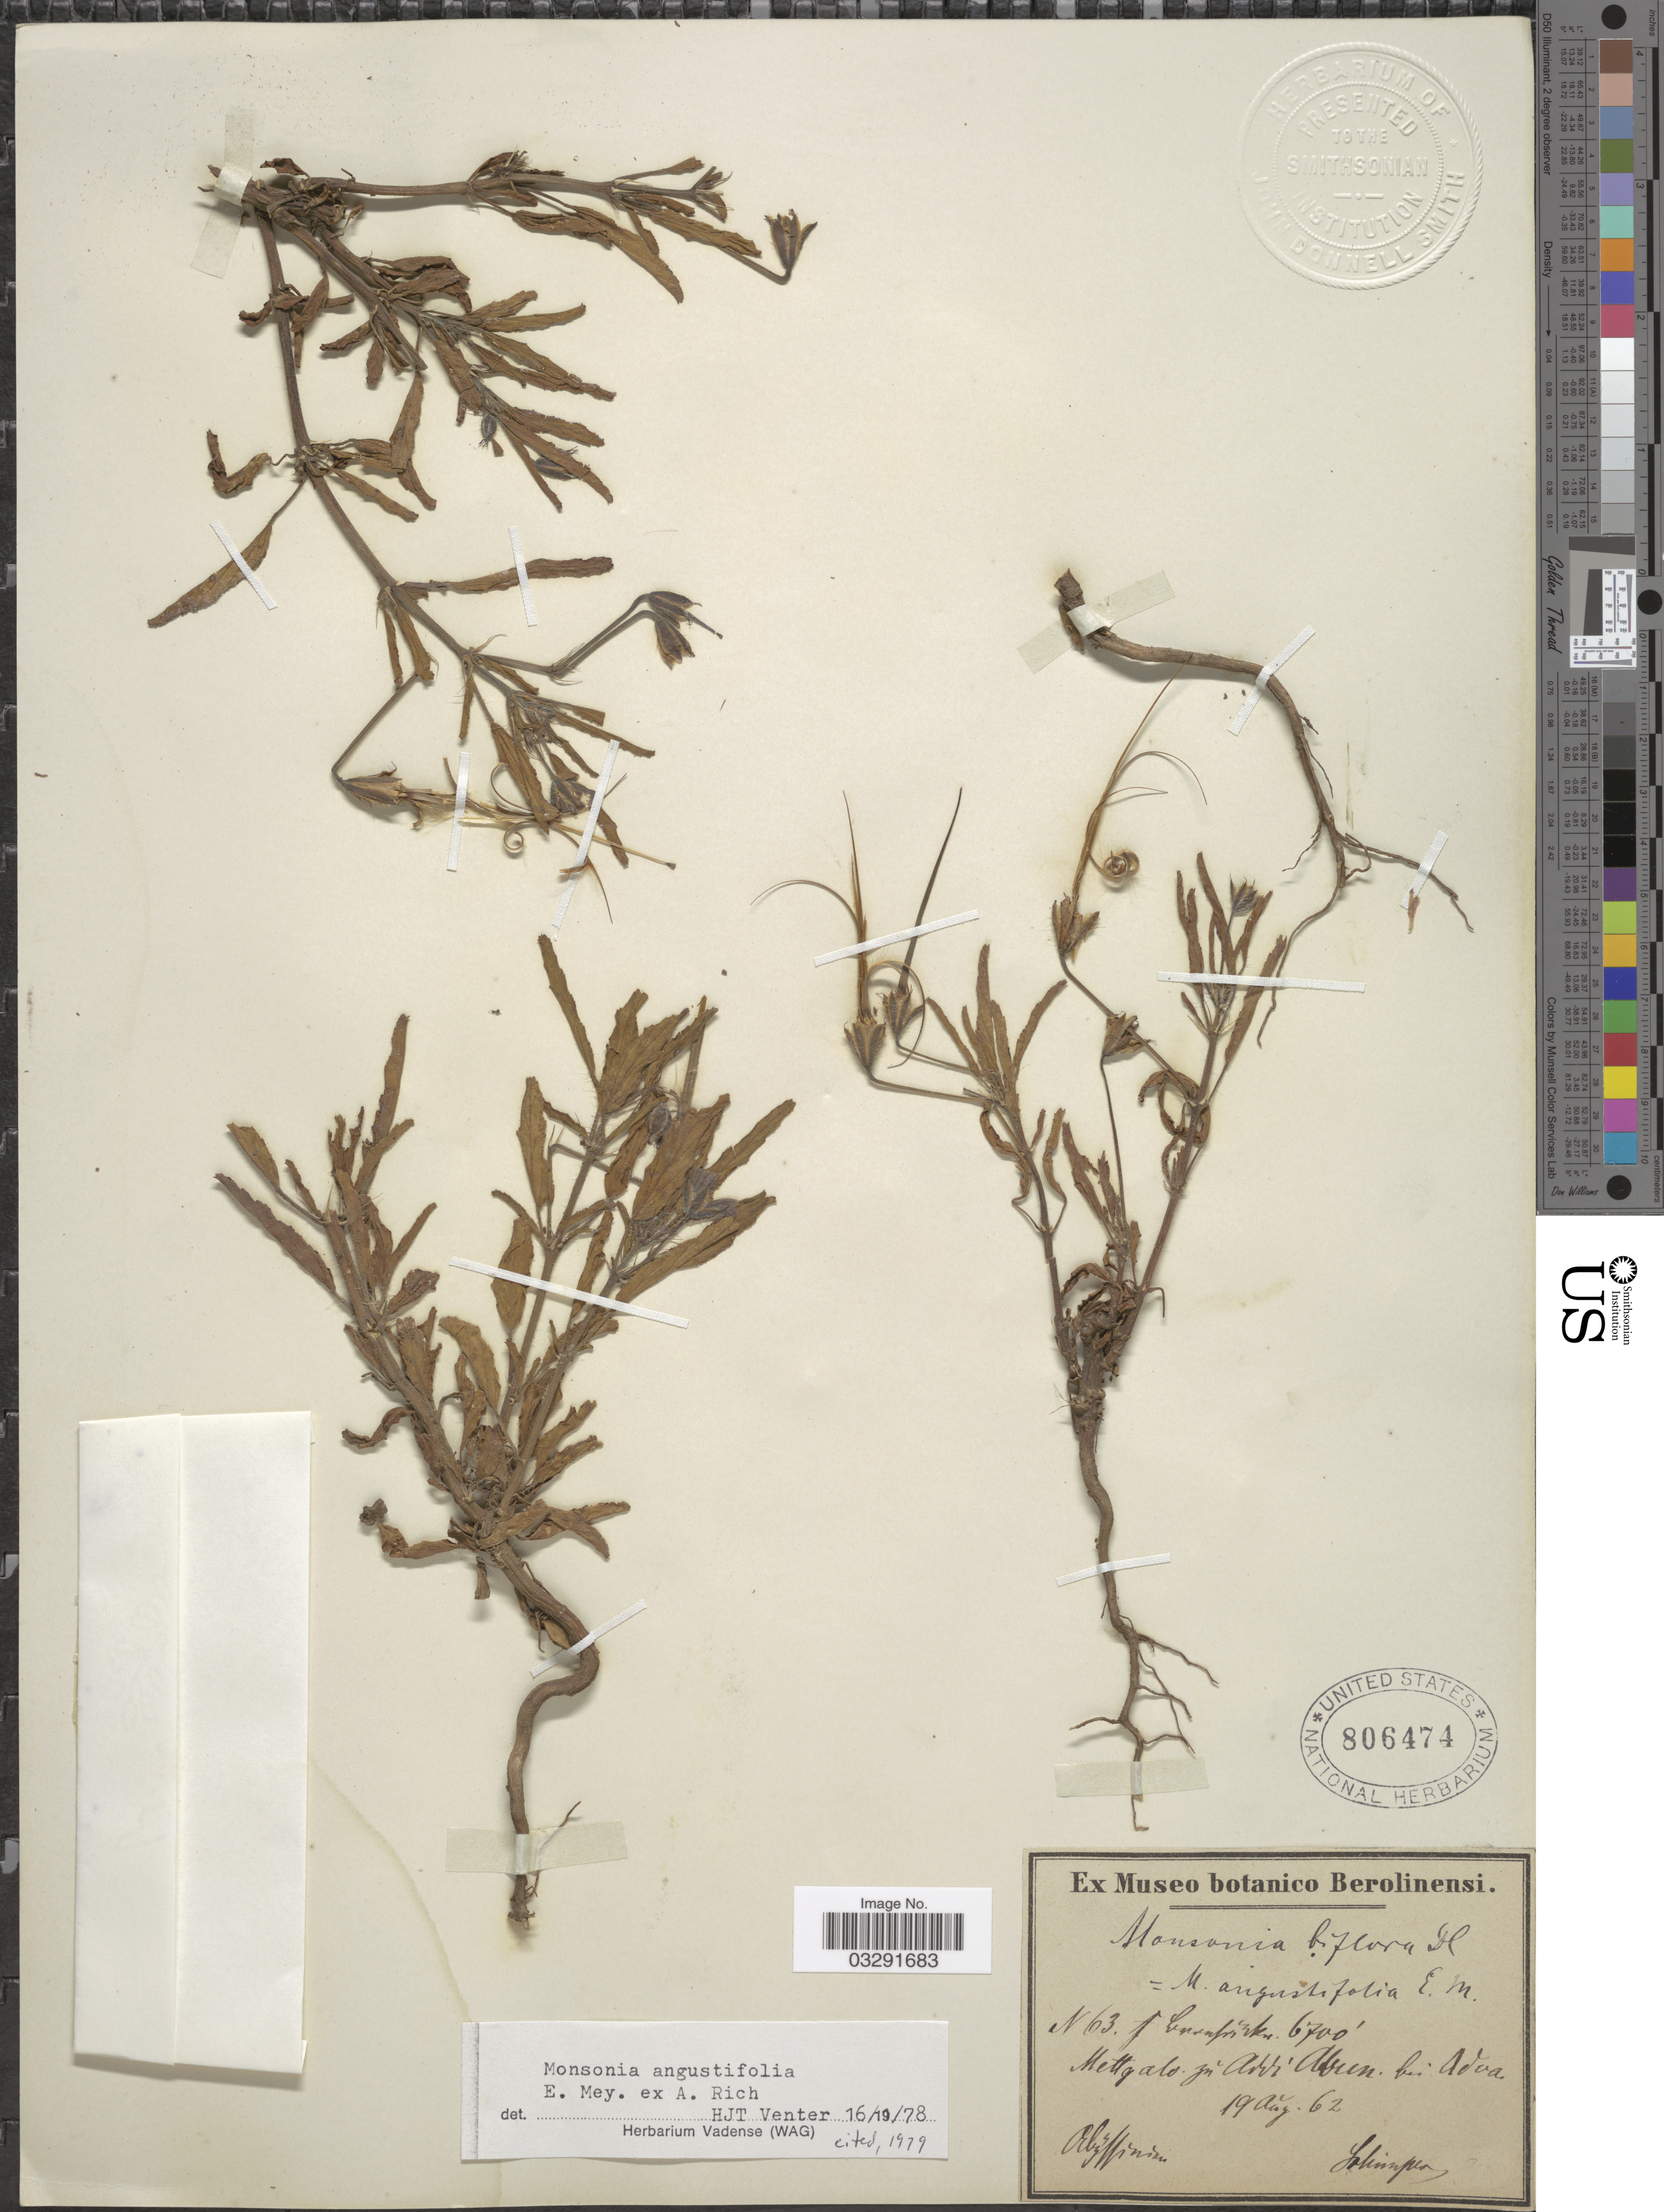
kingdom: Plantae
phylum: Tracheophyta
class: Magnoliopsida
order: Geraniales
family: Geraniaceae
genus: Monsonia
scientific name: Monsonia angustifolia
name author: E. Mey. ex A. Rich.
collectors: -. Schimper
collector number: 63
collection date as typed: Transcribed d/m/y: 19/8/62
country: Ethiopia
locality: Mettgalo in [interpreted] Arr' Abren. [interpreted] bei [interpreted] Adva.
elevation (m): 2042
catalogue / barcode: US 806474